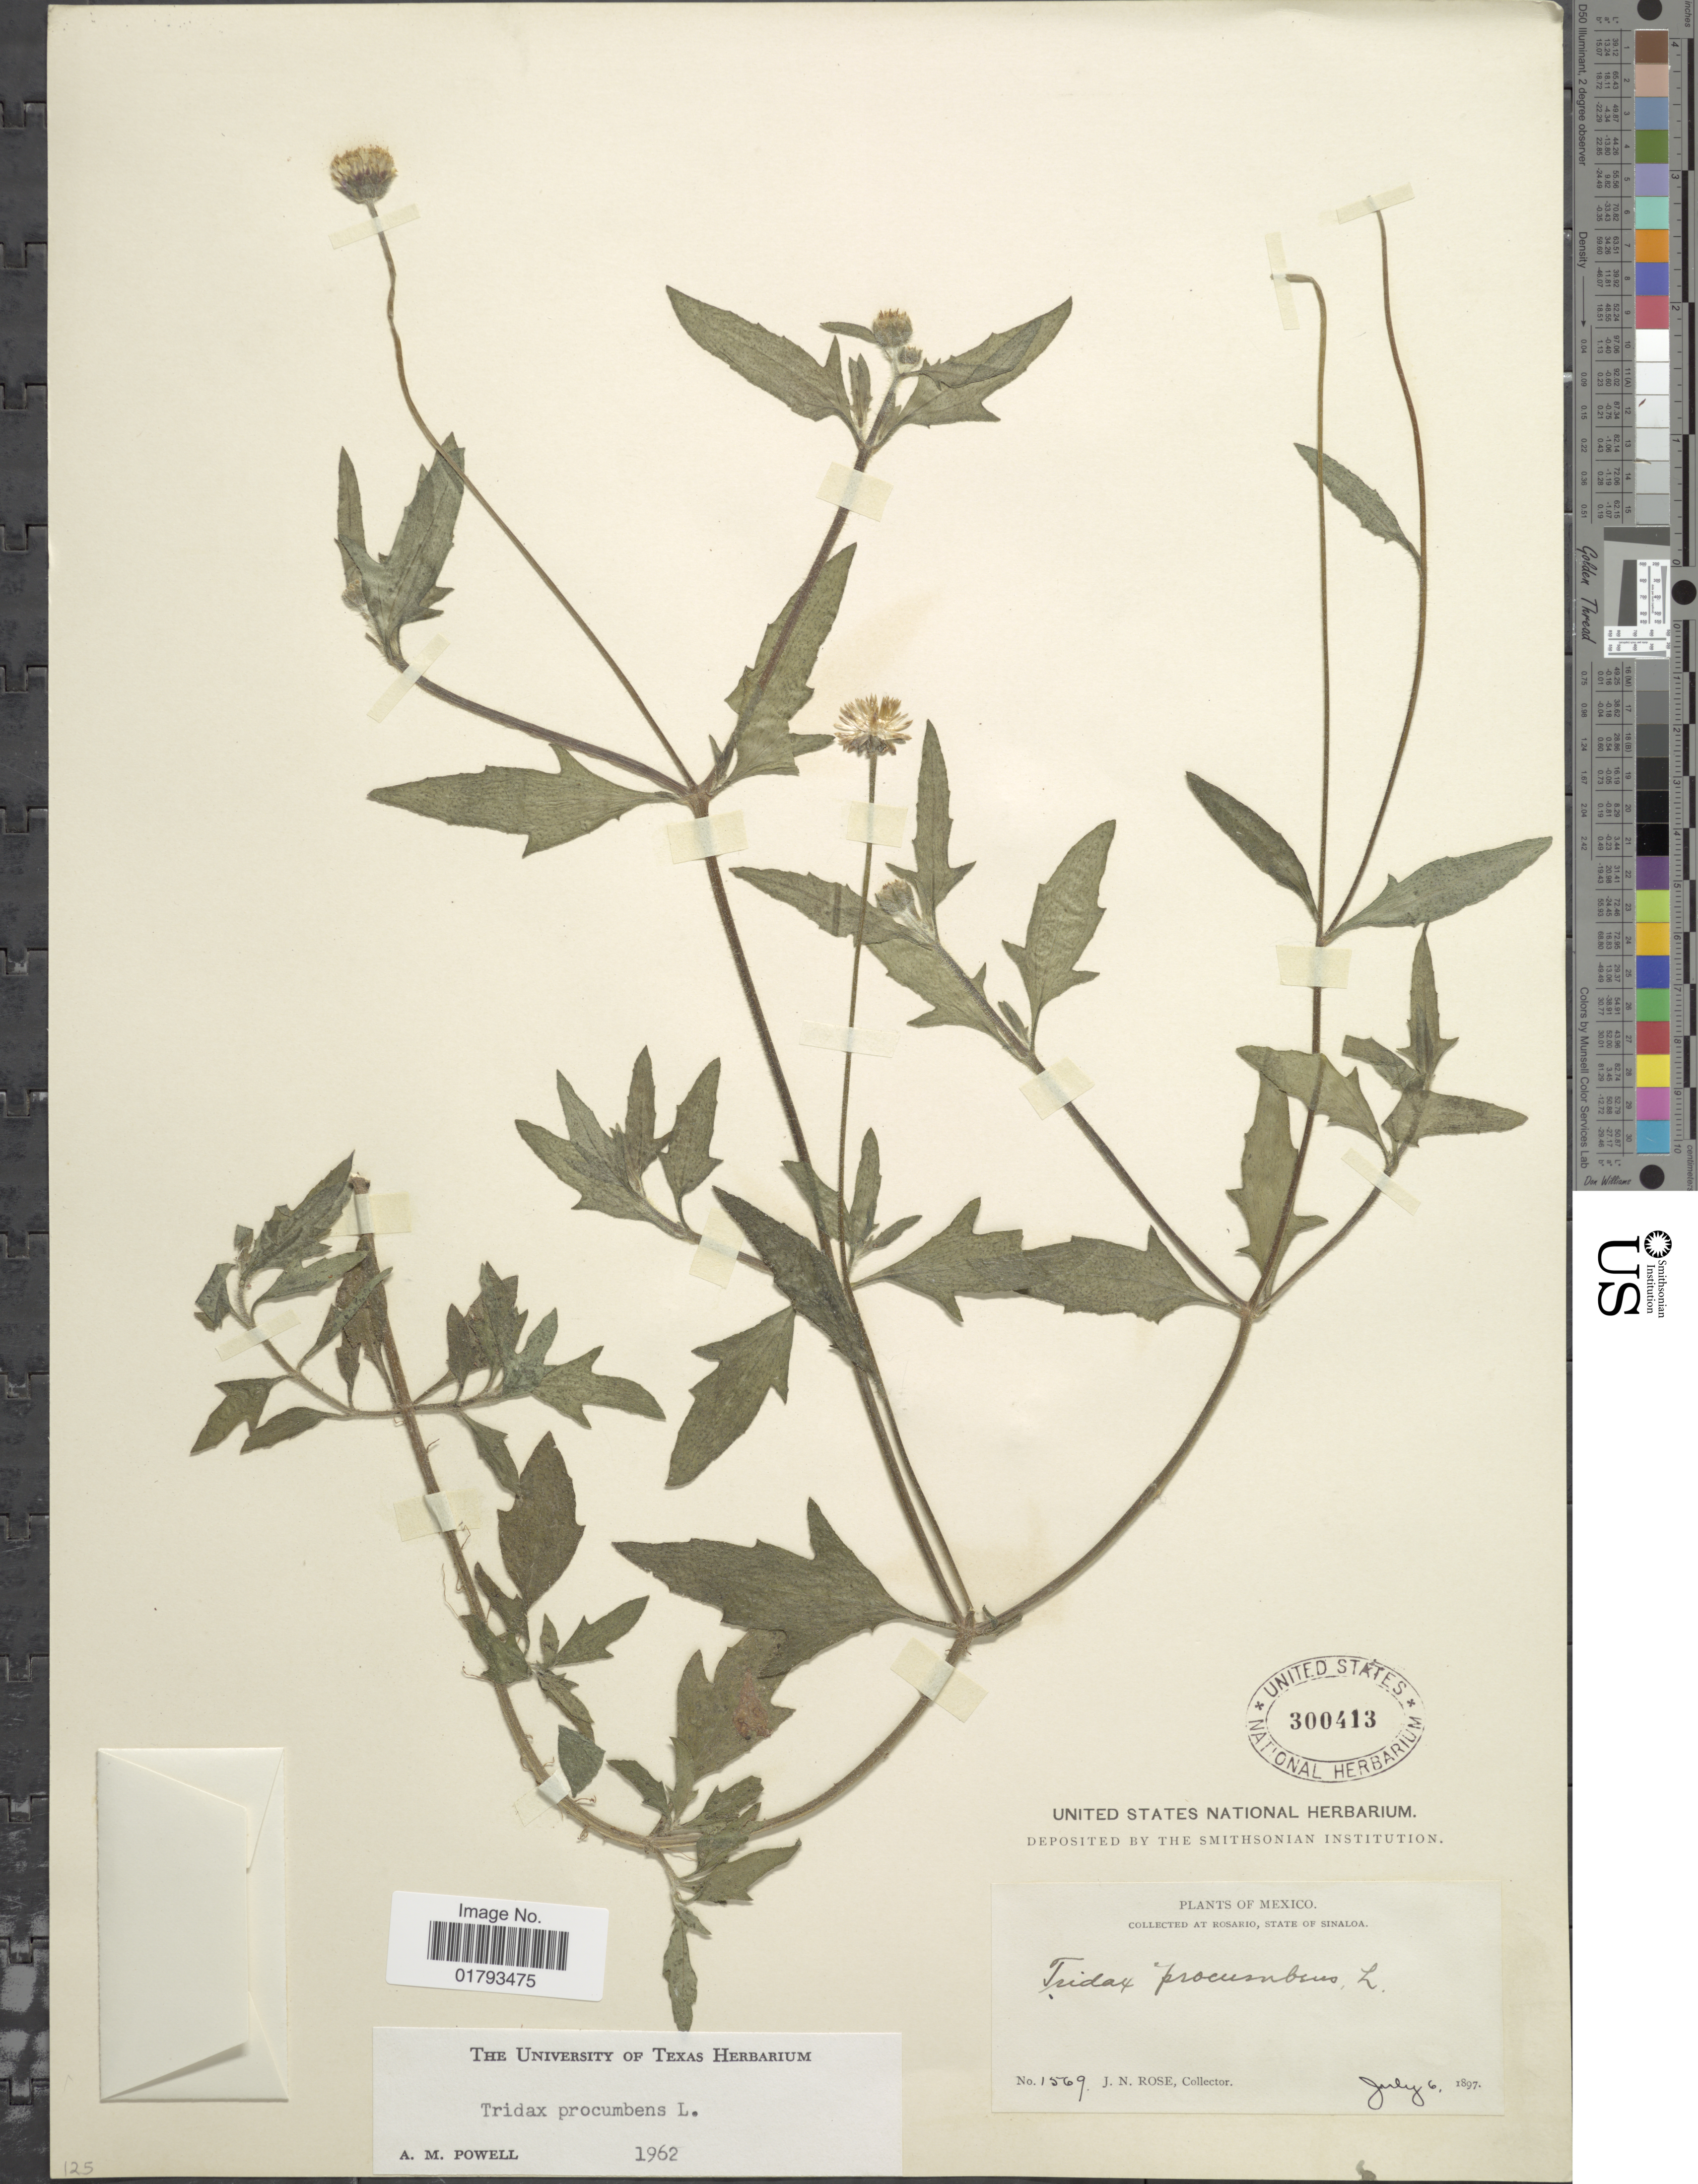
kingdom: Plantae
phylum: Tracheophyta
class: Magnoliopsida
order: Asterales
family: Asteraceae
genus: Tridax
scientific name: Tridax procumbens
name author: L.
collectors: J. N. Rose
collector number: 1569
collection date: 1897-07-06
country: Mexico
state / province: Sinaloa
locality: Rosario, State of Sinaloa.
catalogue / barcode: US 300413